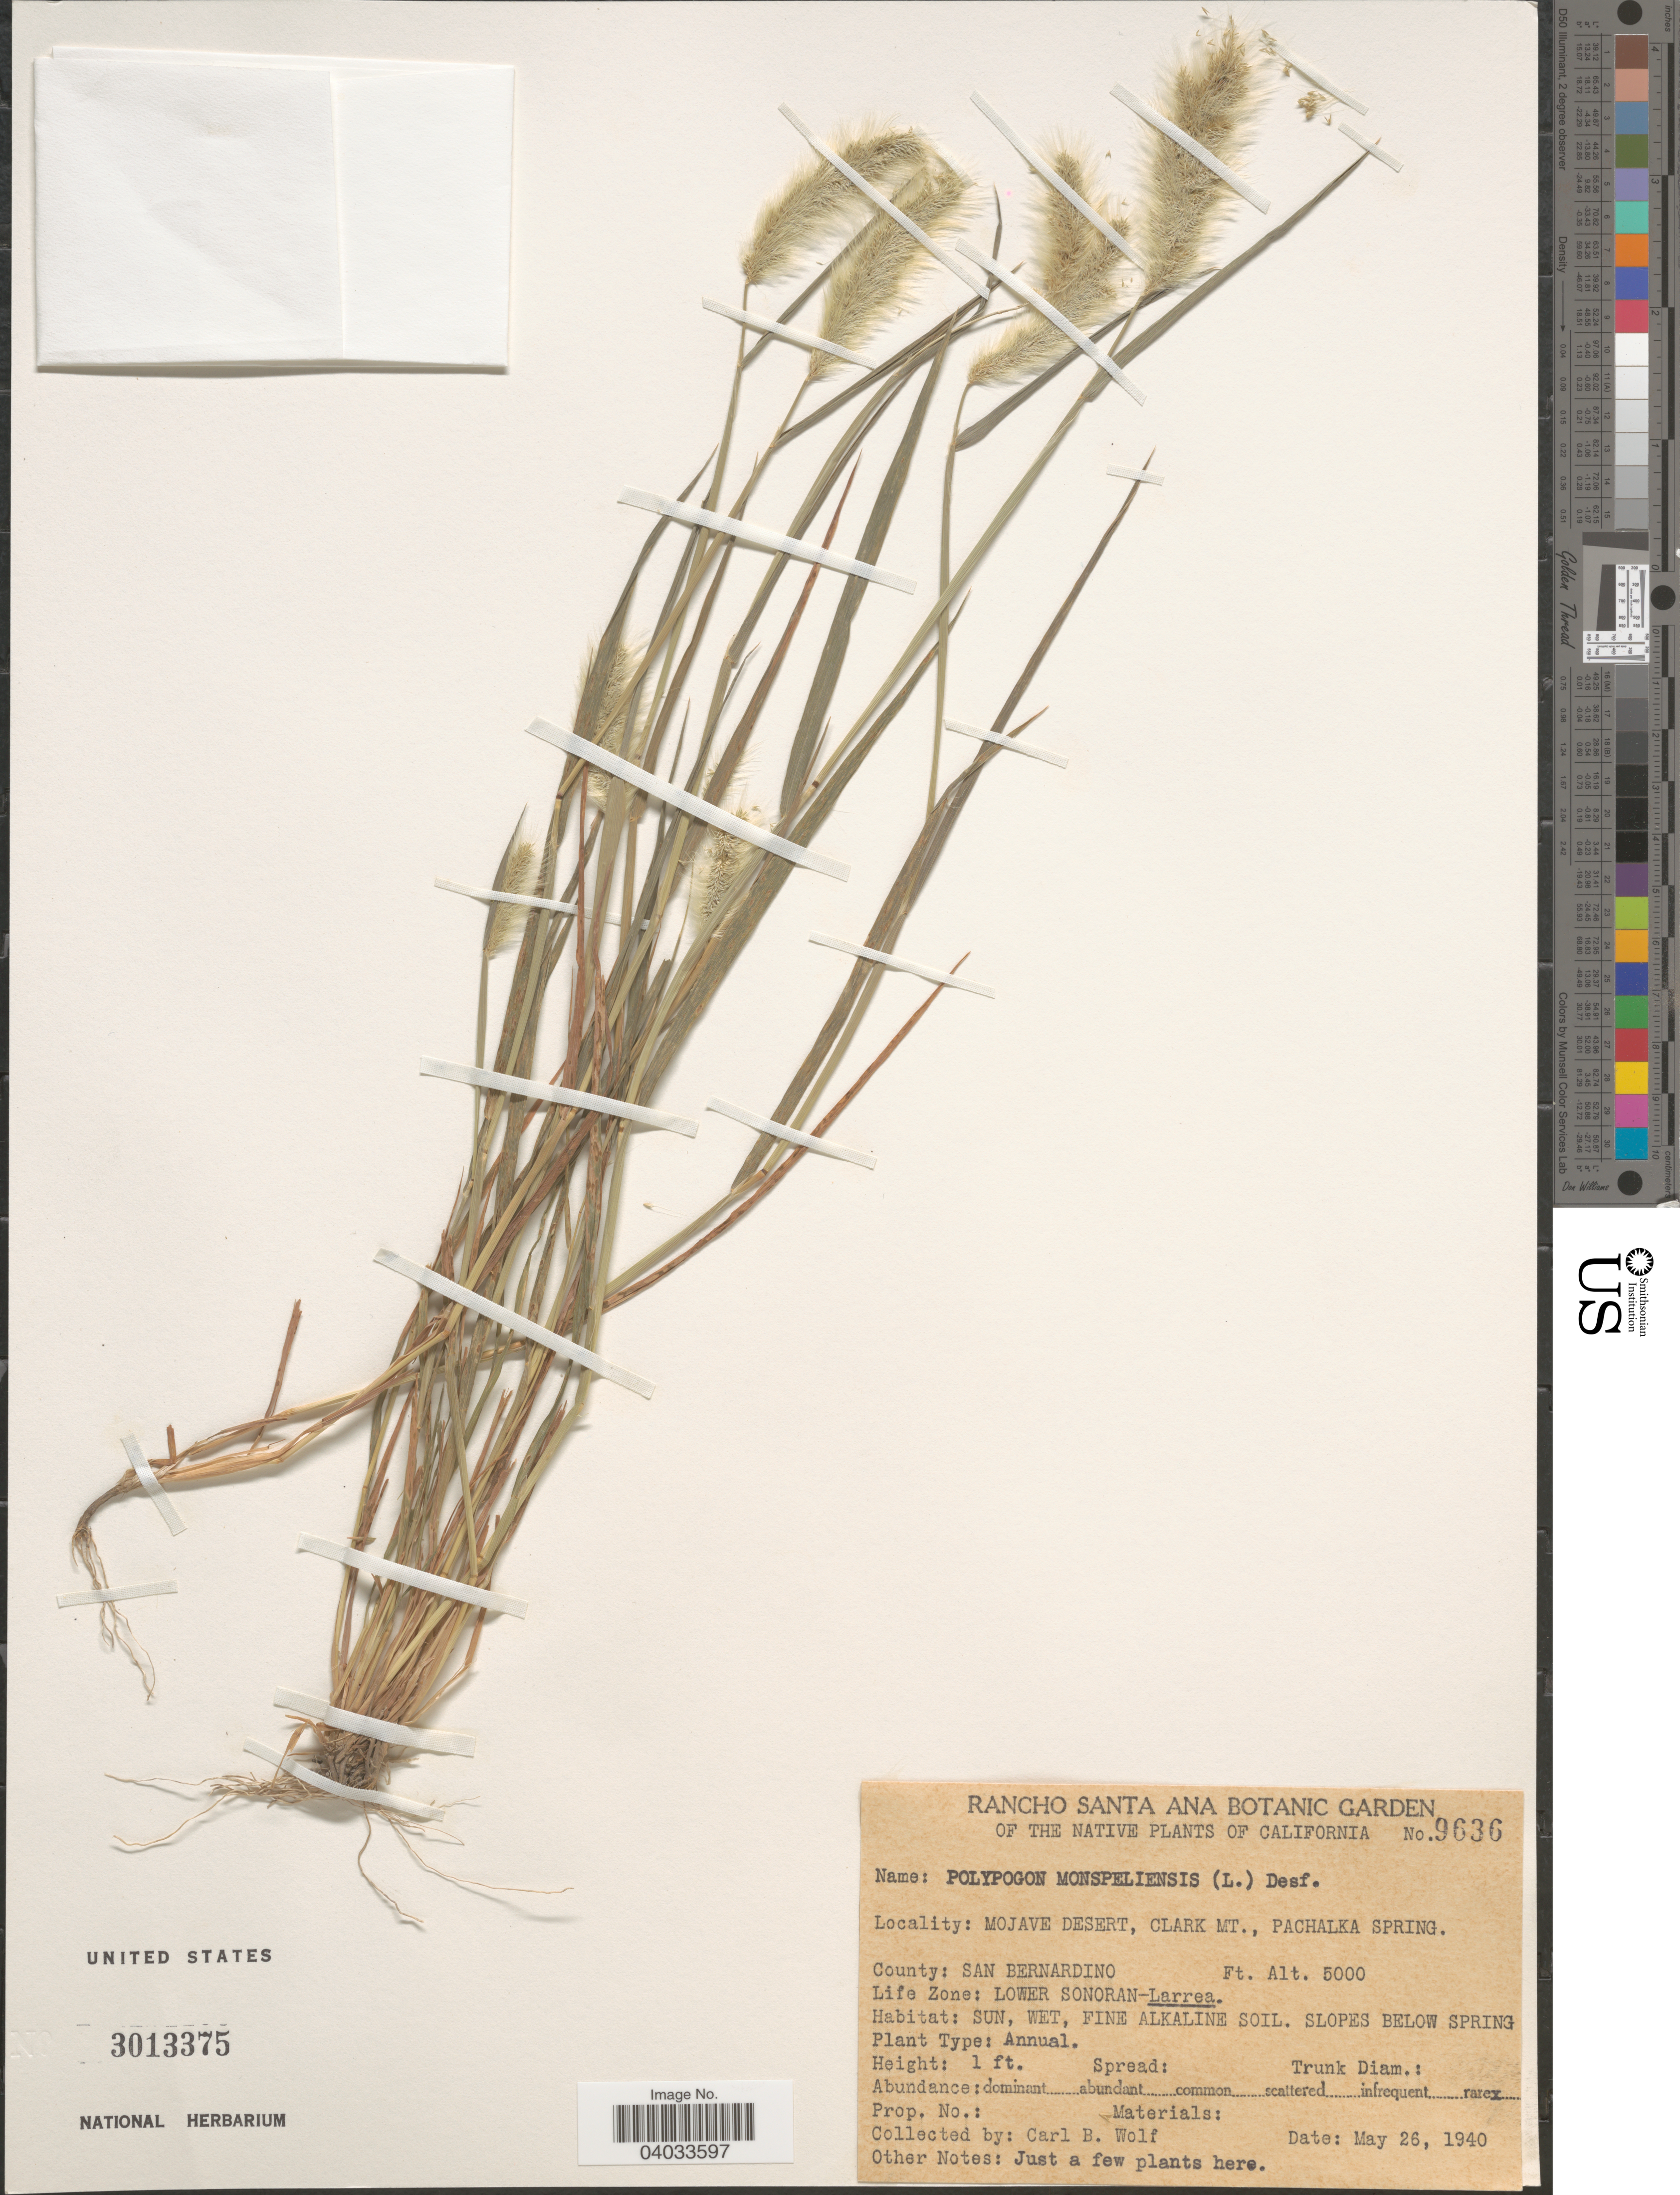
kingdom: Plantae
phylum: Tracheophyta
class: Liliopsida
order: Poales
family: Poaceae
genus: Polypogon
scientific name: Polypogon monspeliensis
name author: (L.) Desf.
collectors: C. B. Wolf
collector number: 9636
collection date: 1940-05-26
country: United States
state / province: California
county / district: San Bernardino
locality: Mojave Desert, Clark Mt., Pachalka Spring. County: San Bernardino. Life Zone: Lower Sonoran.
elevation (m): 1524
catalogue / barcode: US 3013375